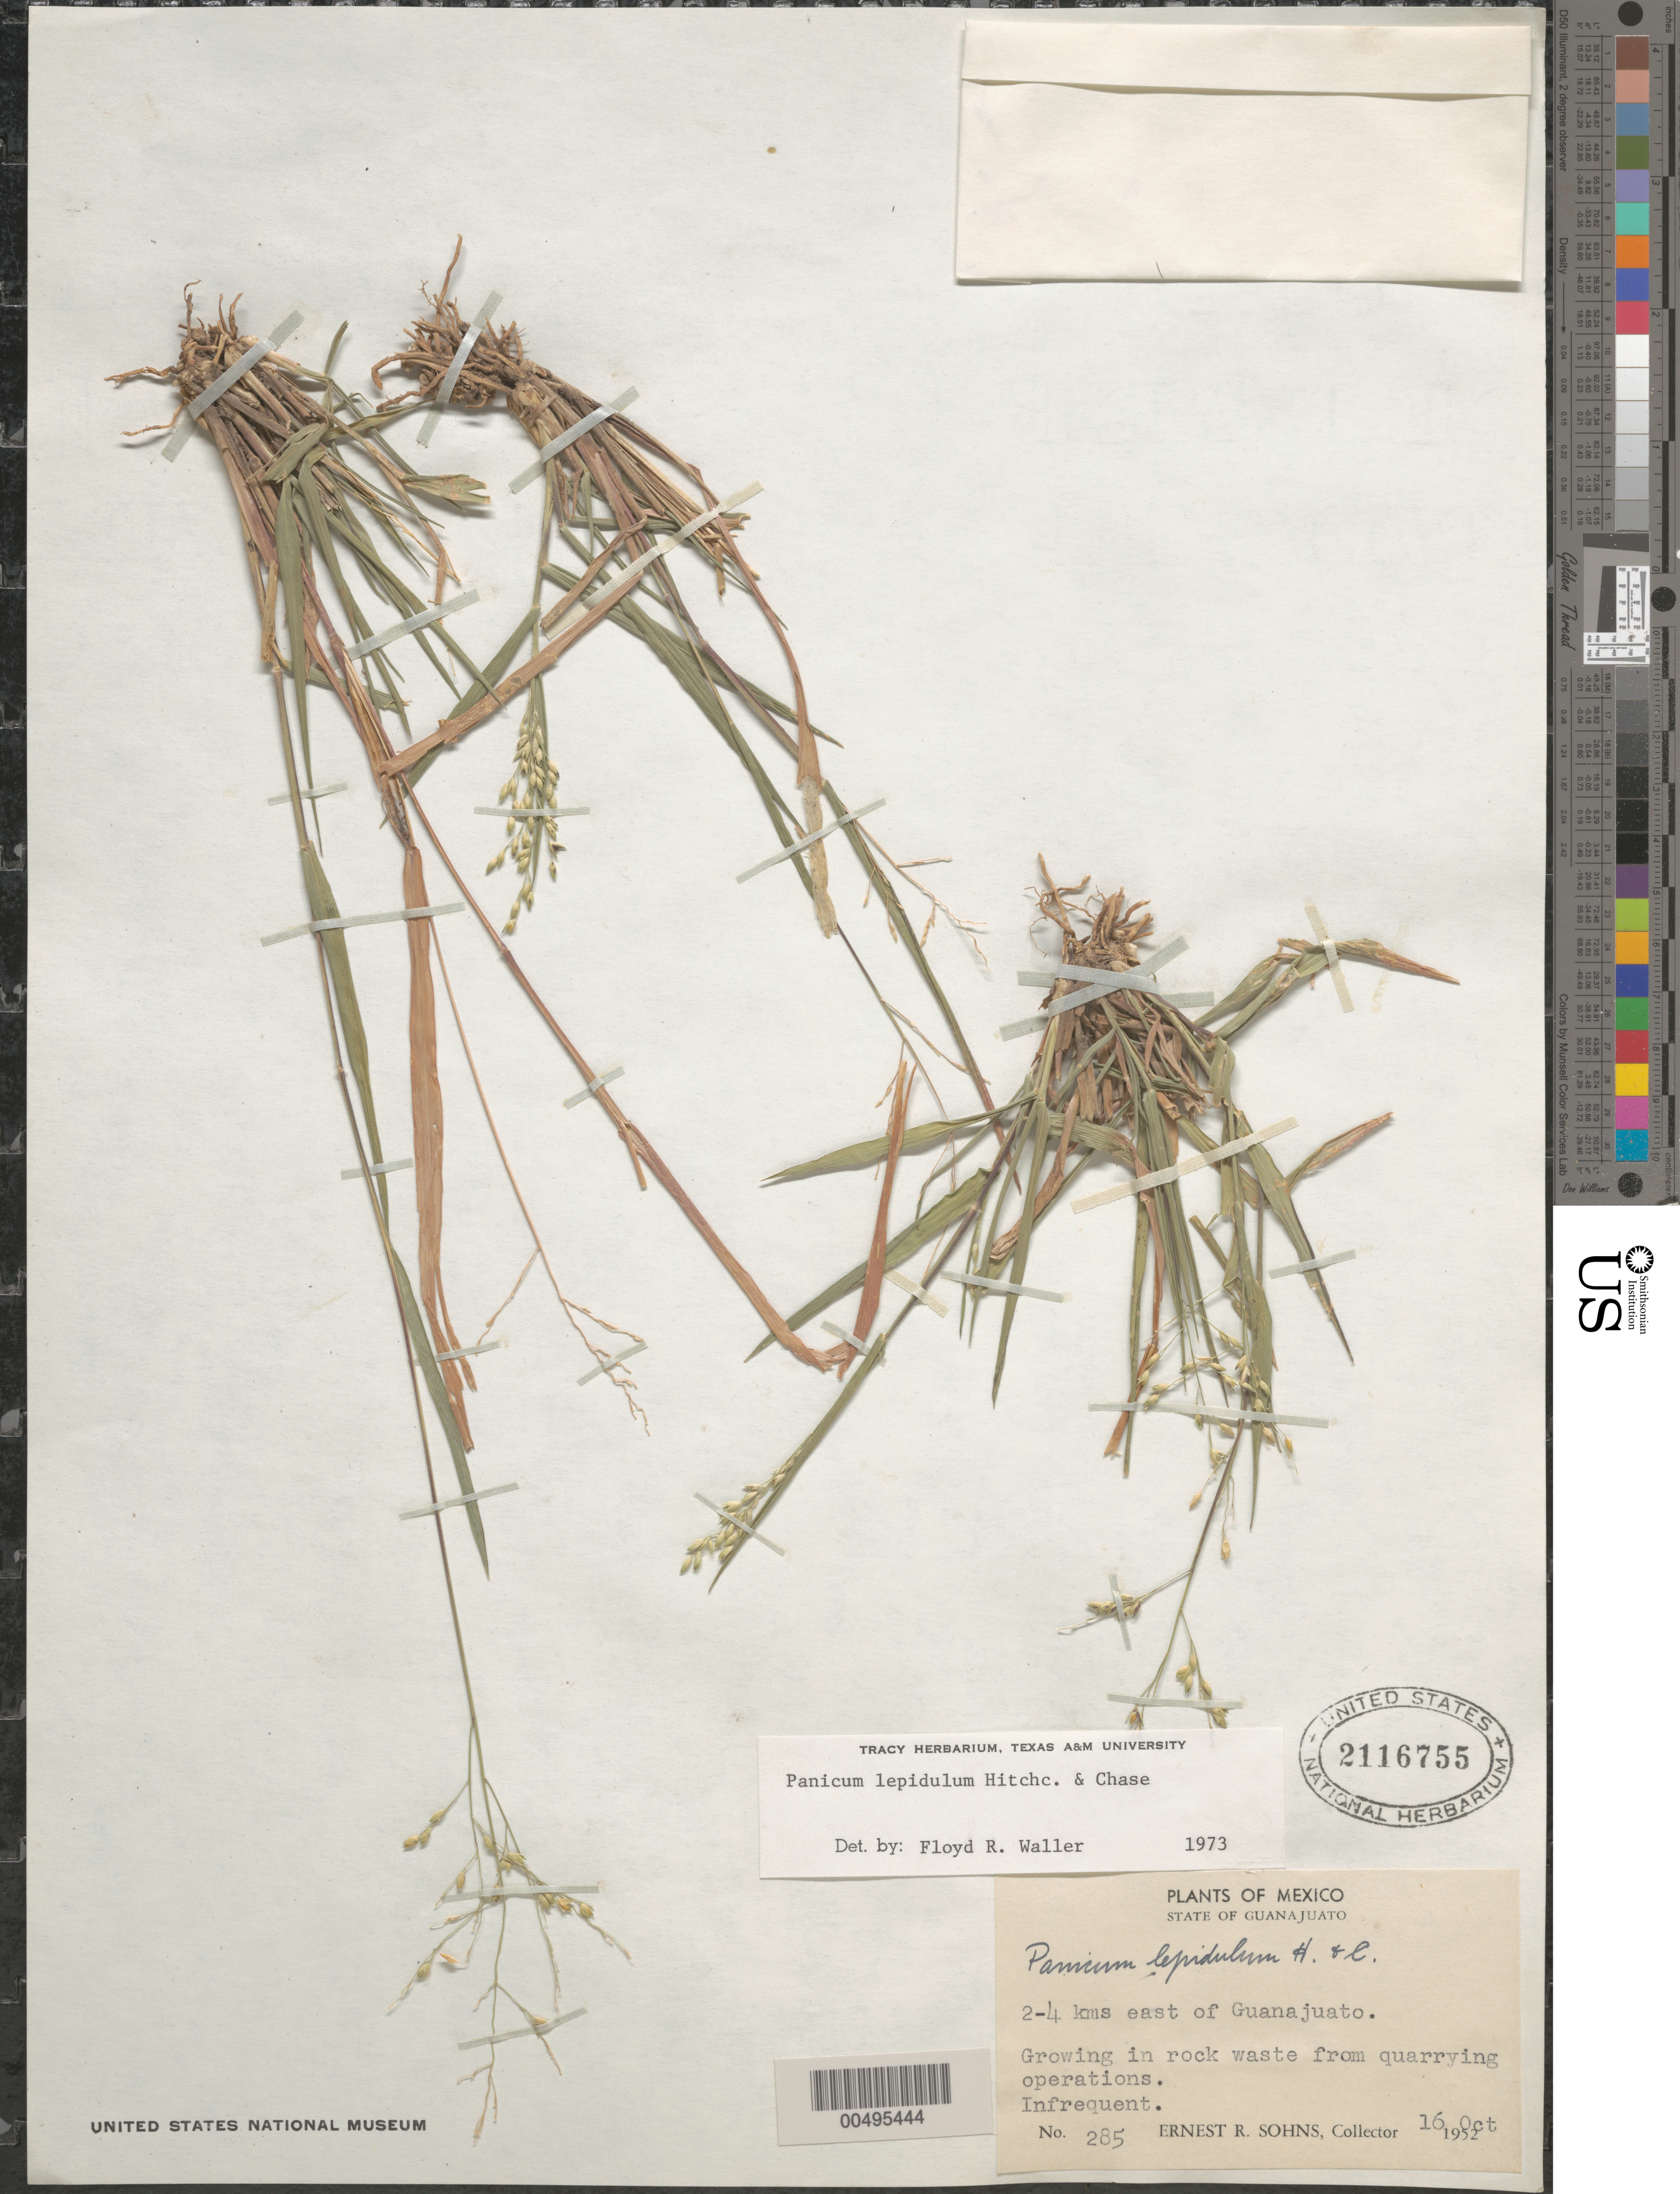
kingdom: Plantae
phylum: Tracheophyta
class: Liliopsida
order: Poales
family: Poaceae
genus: Panicum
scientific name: Panicum lepidulum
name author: Hitchc. & Chase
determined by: Waller, F. R.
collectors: E. R. Sohns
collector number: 285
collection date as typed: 16 Oct 1952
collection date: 1952-10-16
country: Mexico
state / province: Guanajuato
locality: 2-4 km E of Guanajuato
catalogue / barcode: US 2116755